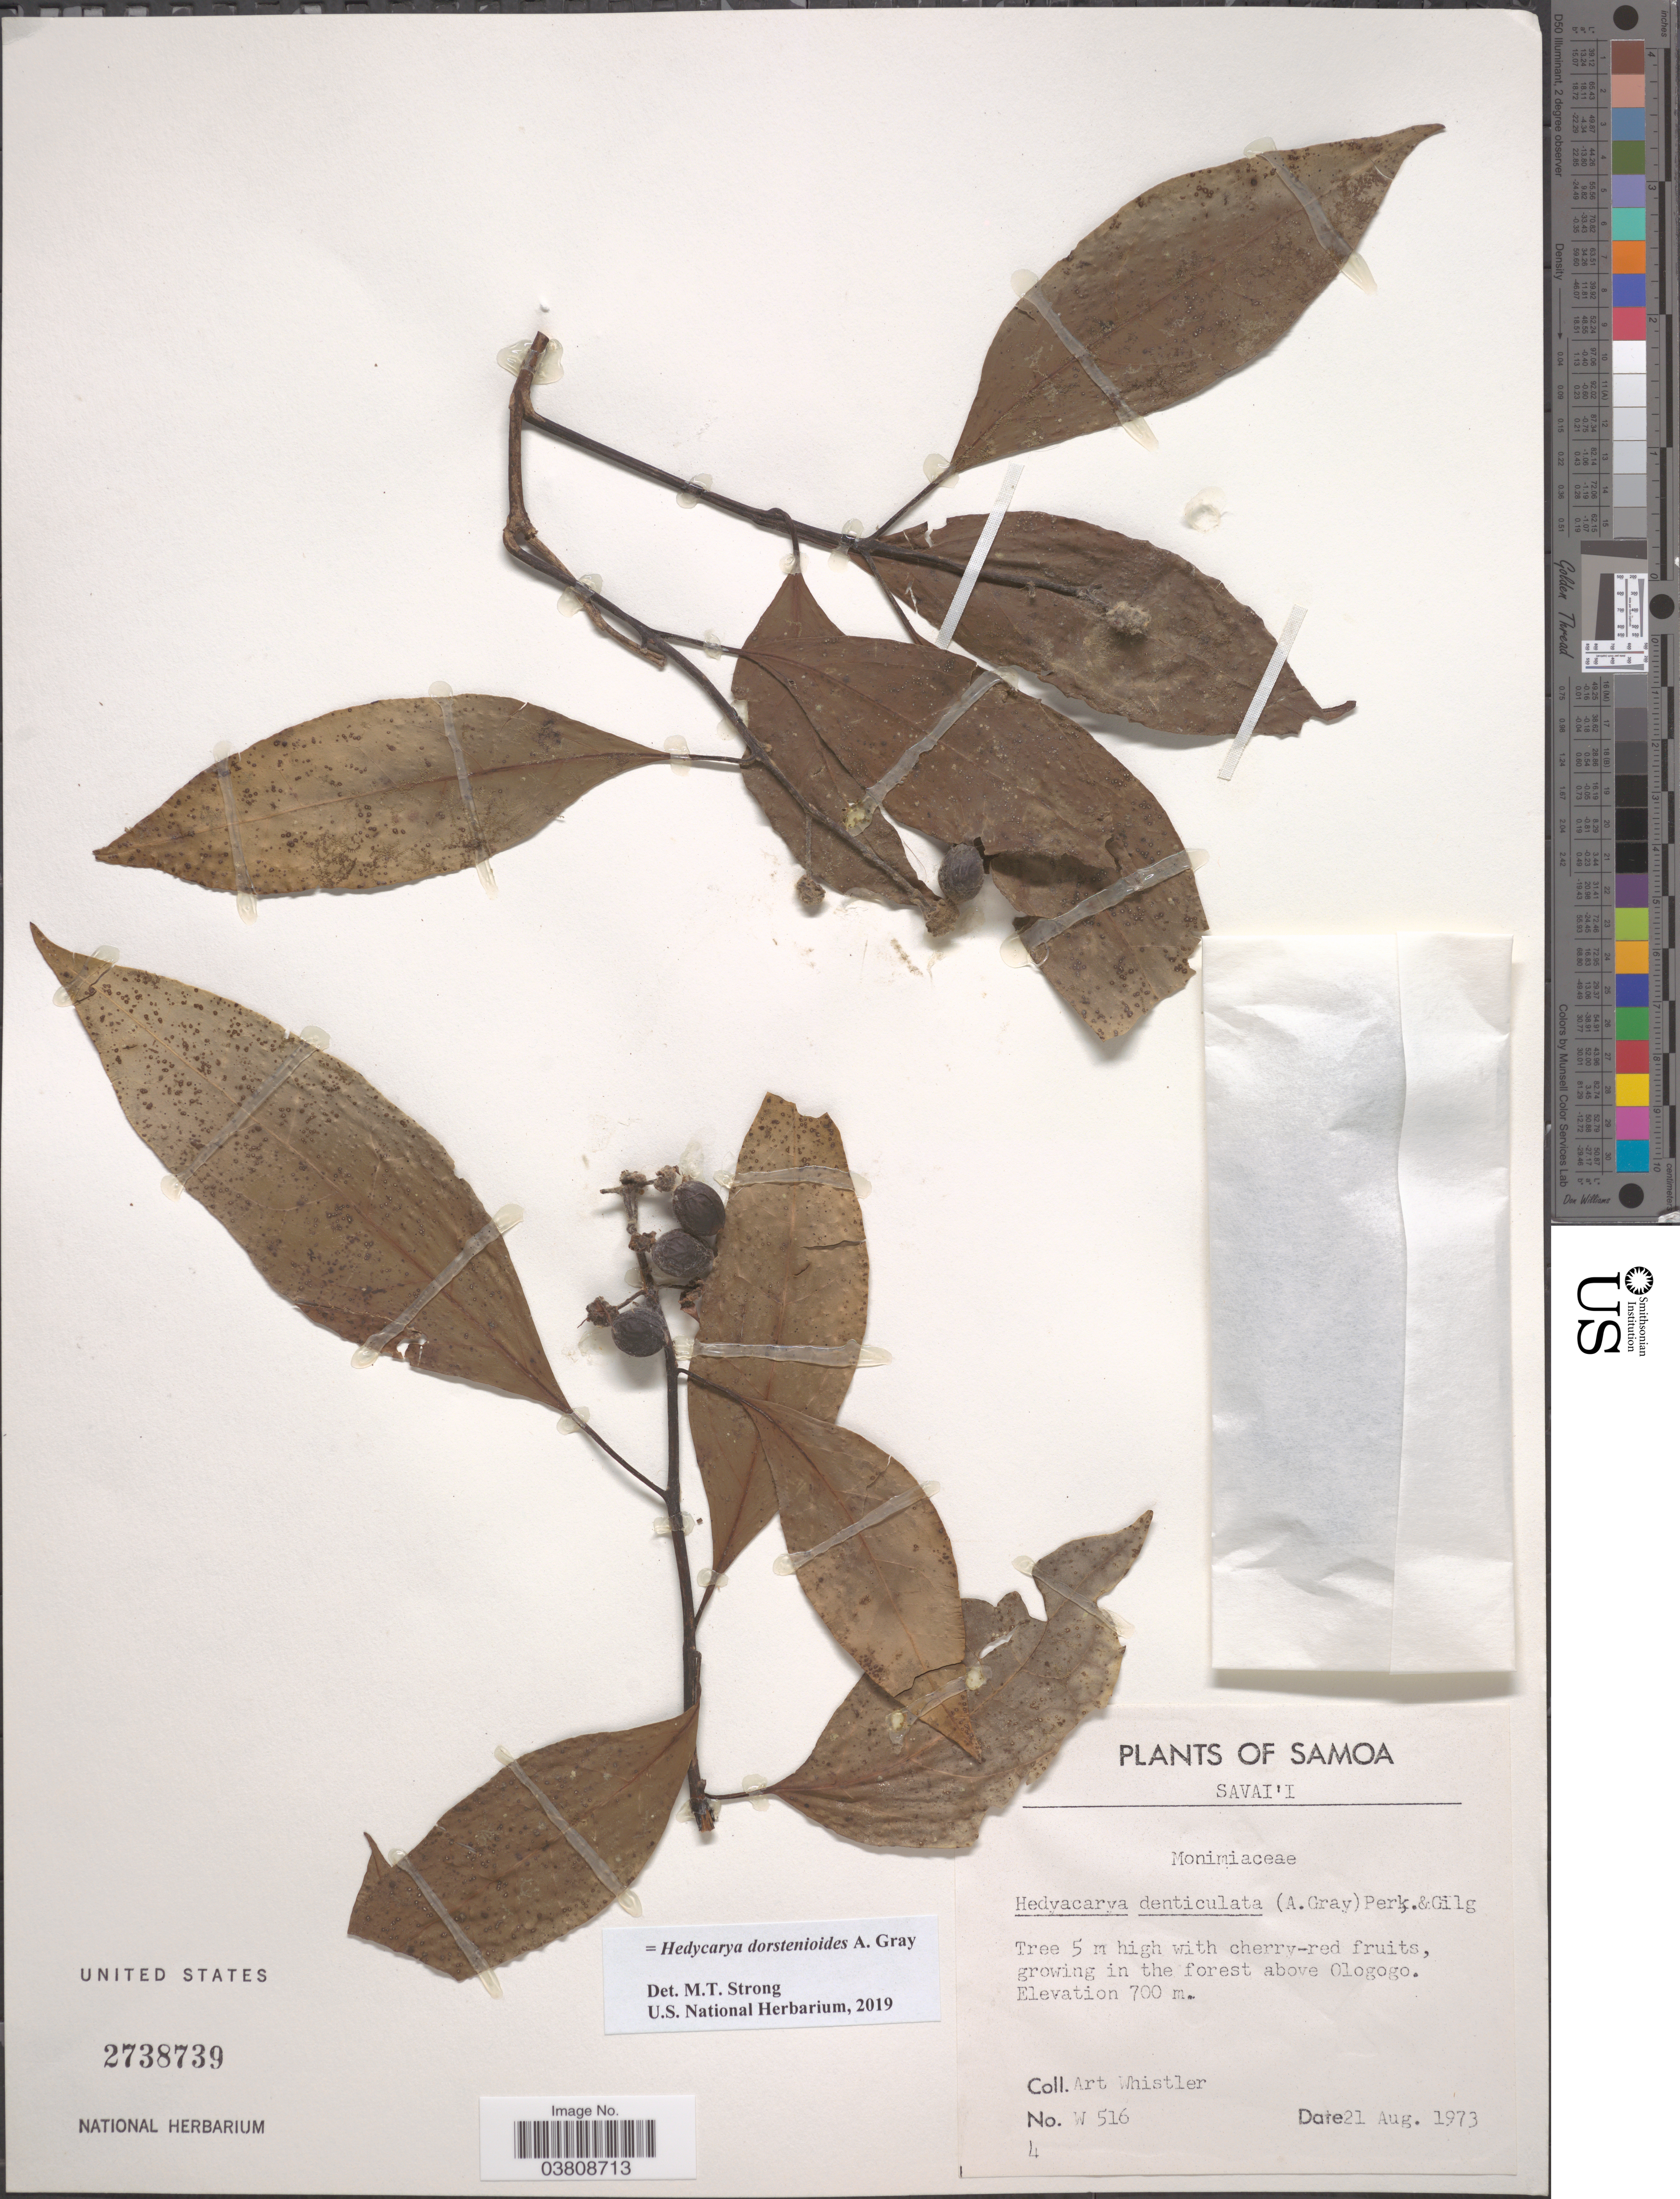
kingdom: Plantae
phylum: Tracheophyta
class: Magnoliopsida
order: Laurales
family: Monimiaceae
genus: Hedycarya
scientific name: Hedycarya dorstenioides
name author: A. Gray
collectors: A. Whistler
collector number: W516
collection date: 1973-08-21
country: Samoa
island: Savaii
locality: Savaii. In the forest above Ologogo.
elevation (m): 700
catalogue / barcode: US 2738739